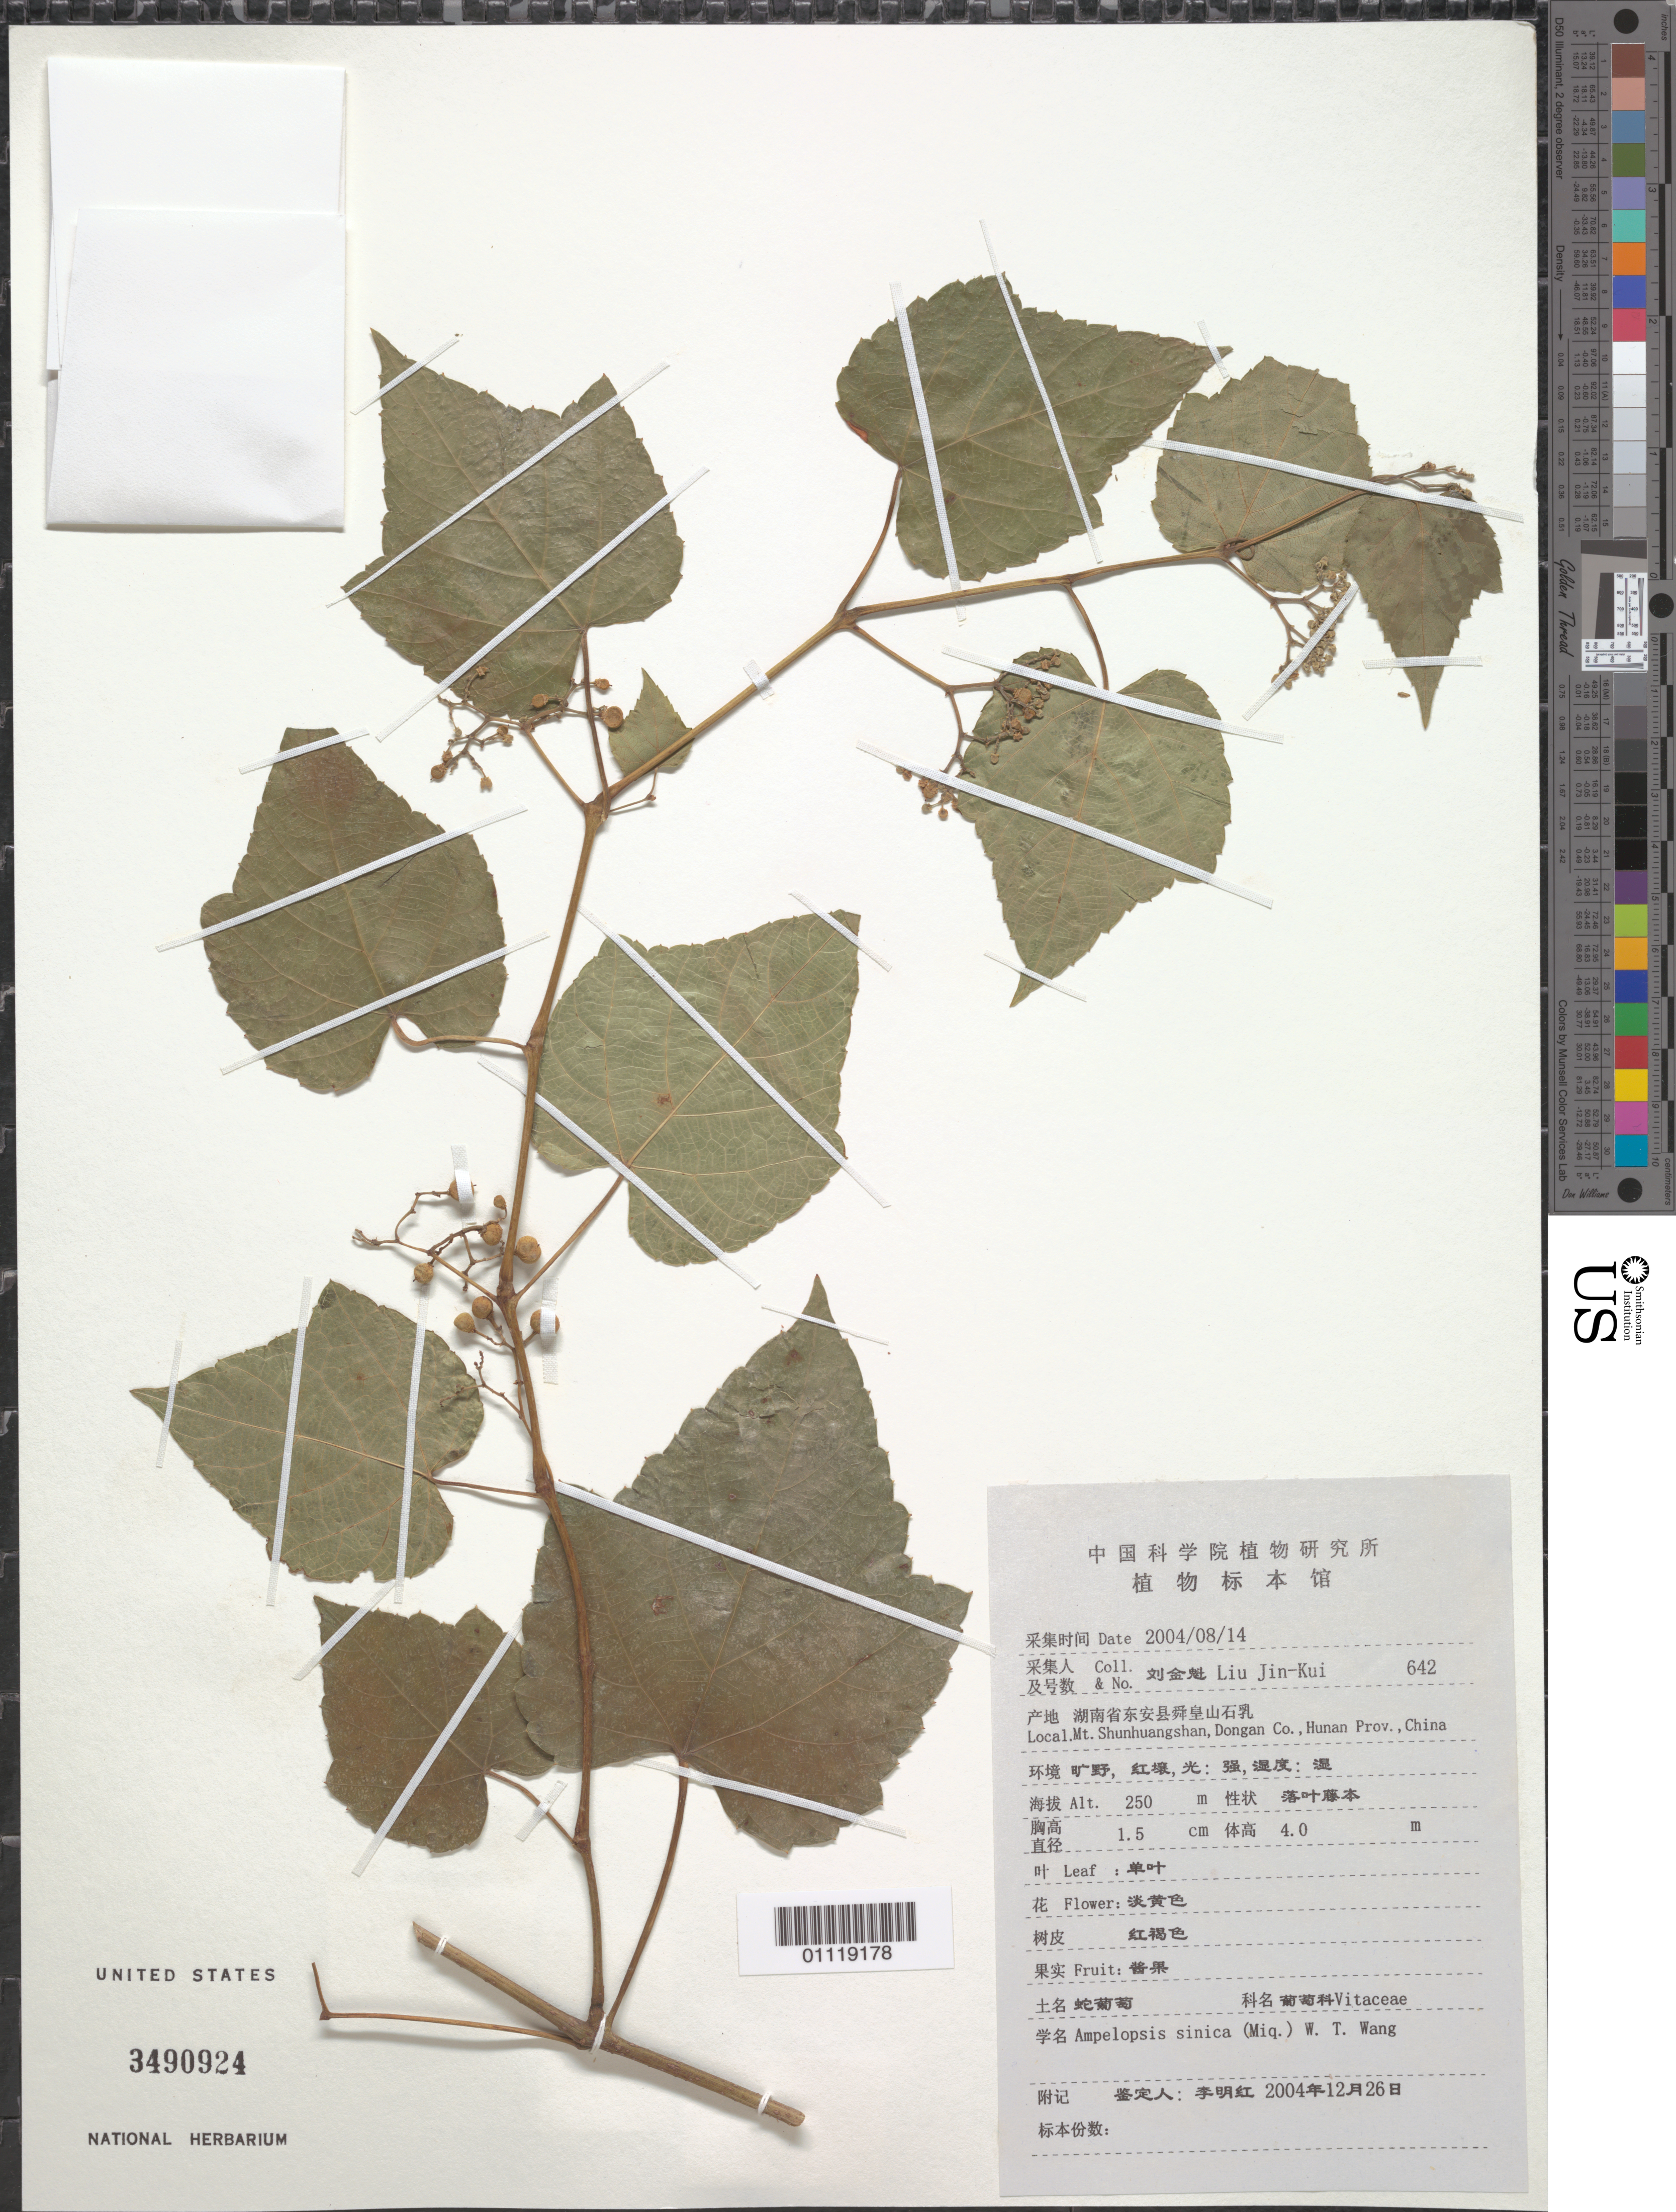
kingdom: Plantae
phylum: Tracheophyta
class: Magnoliopsida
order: Vitales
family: Vitaceae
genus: Ampelopsis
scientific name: Ampelopsis sinica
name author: (Miq.) W.T. Wang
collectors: L. Jin-Kui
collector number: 642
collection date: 2004-08-14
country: China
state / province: Hunan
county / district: Dongan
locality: Mt Shunhuangshan.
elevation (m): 250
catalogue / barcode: US 3490924